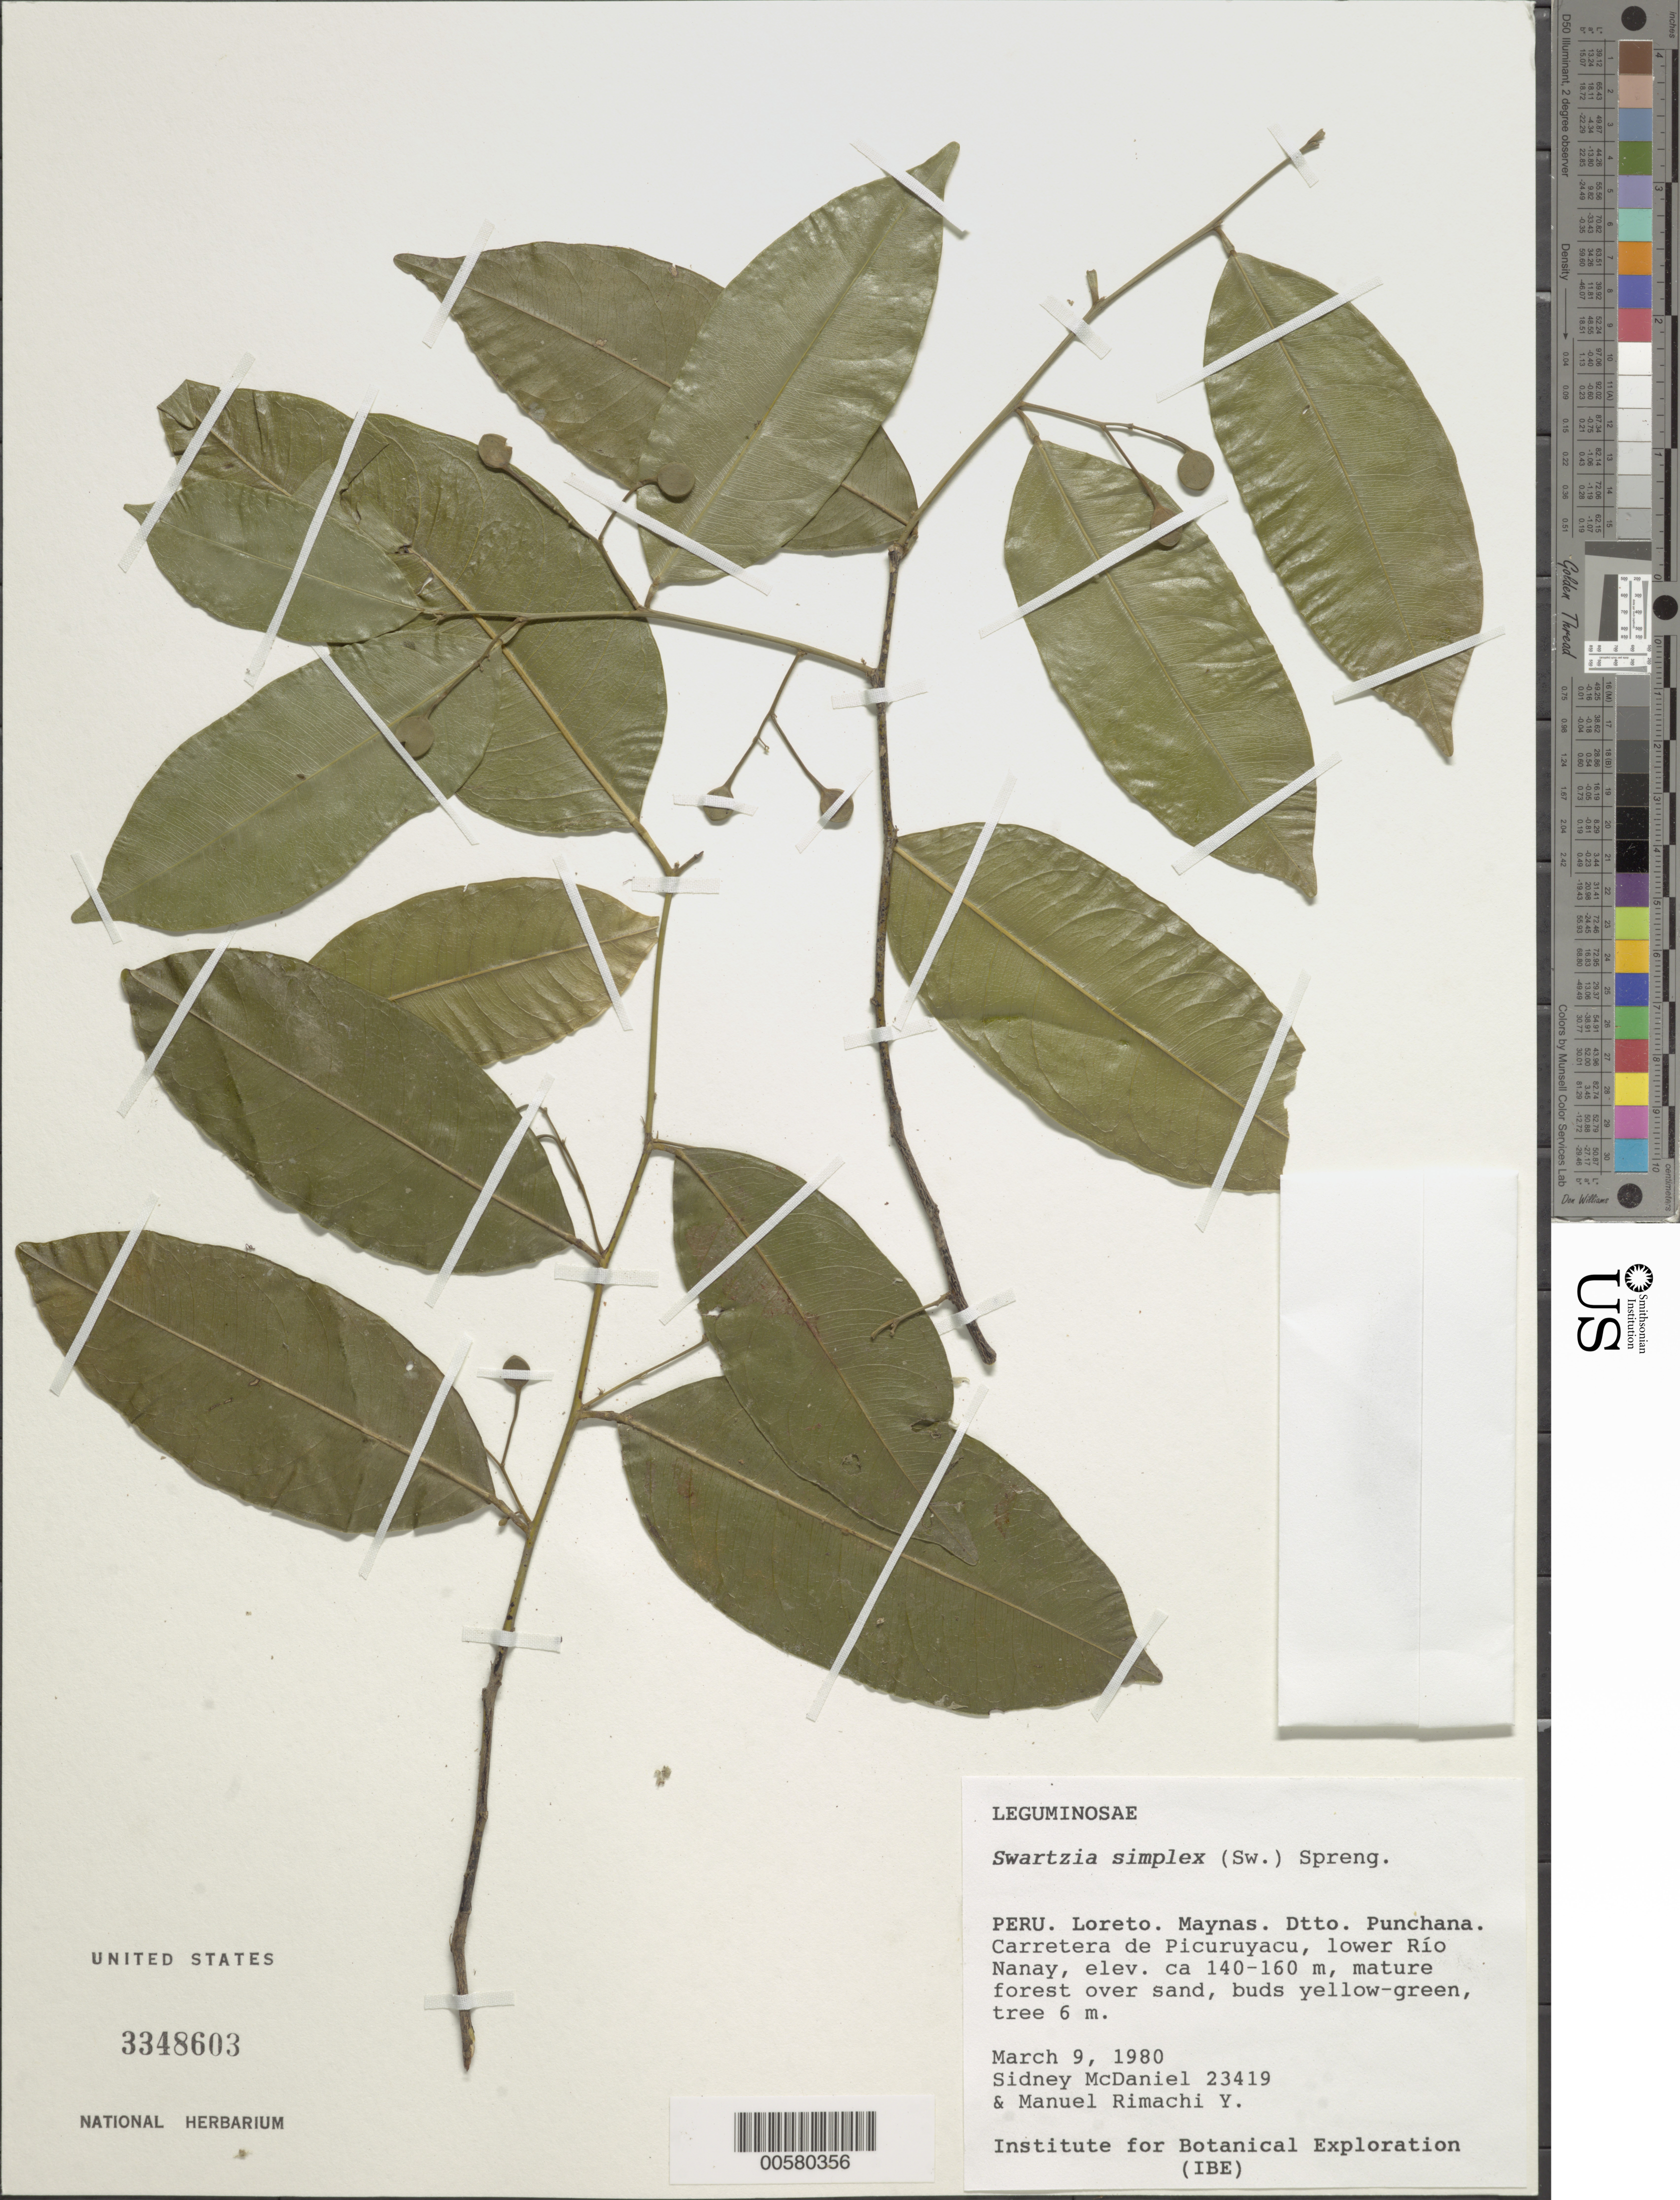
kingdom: Plantae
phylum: Tracheophyta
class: Magnoliopsida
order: Fabales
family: Fabaceae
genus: Swartzia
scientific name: Swartzia simplex var. ochnacea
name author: (DC.) R.S. Cowan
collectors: S. T. McDaniel & M. Rimachi Y.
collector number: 23419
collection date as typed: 09 Mar 1980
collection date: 1980-03-09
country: Peru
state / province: Loreto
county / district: Maynas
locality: Punchana, carretera de picuruyacu, rio nanay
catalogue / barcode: US 3348603